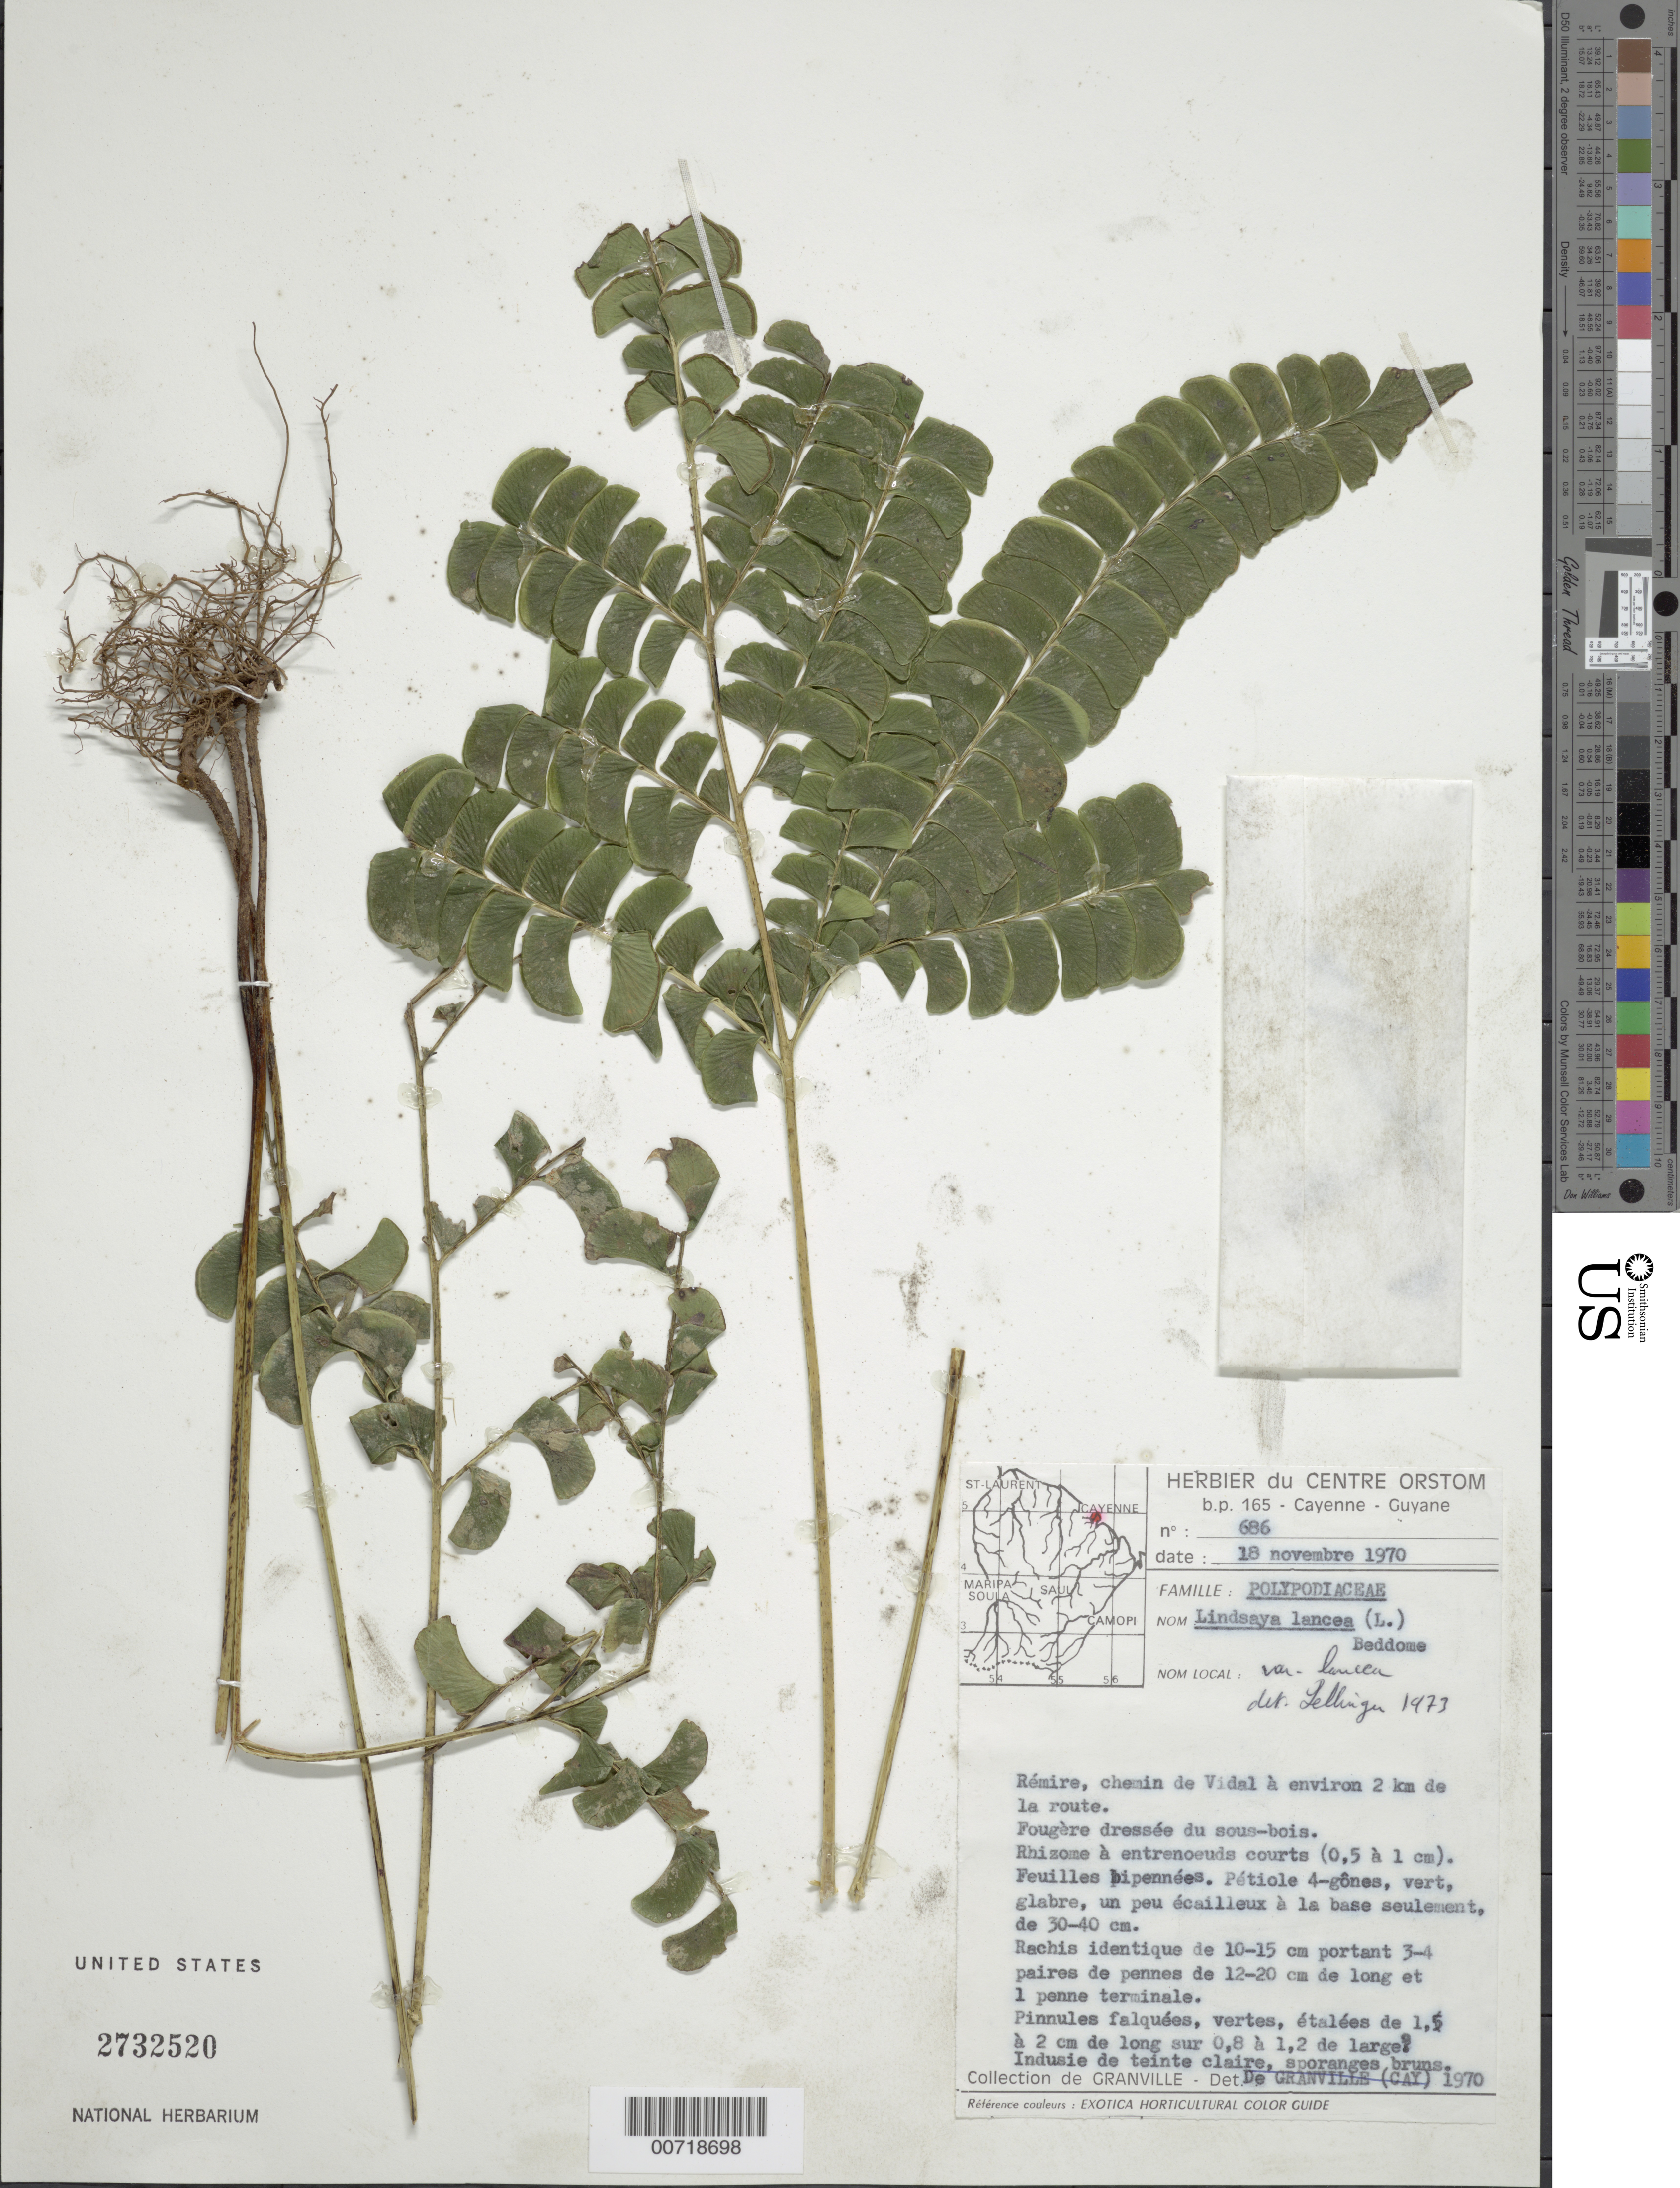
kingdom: Plantae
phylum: Tracheophyta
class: Polypodiopsida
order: Polypodiales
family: Lindsaeaceae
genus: Lindsaea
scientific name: Lindsaea lancea var. lancea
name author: (L.) Bedd.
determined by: Lellinger, David B., (BOT), Smithsonian Institution - National Museum of Natural History (UNITED STATES)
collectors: J.-J. de Granville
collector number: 686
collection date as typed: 18-Nov-70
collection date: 1970-11-18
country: French Guiana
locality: Rémire, chemin de Vidal a environ 2 km de la route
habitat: Understory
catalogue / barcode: US 2732520